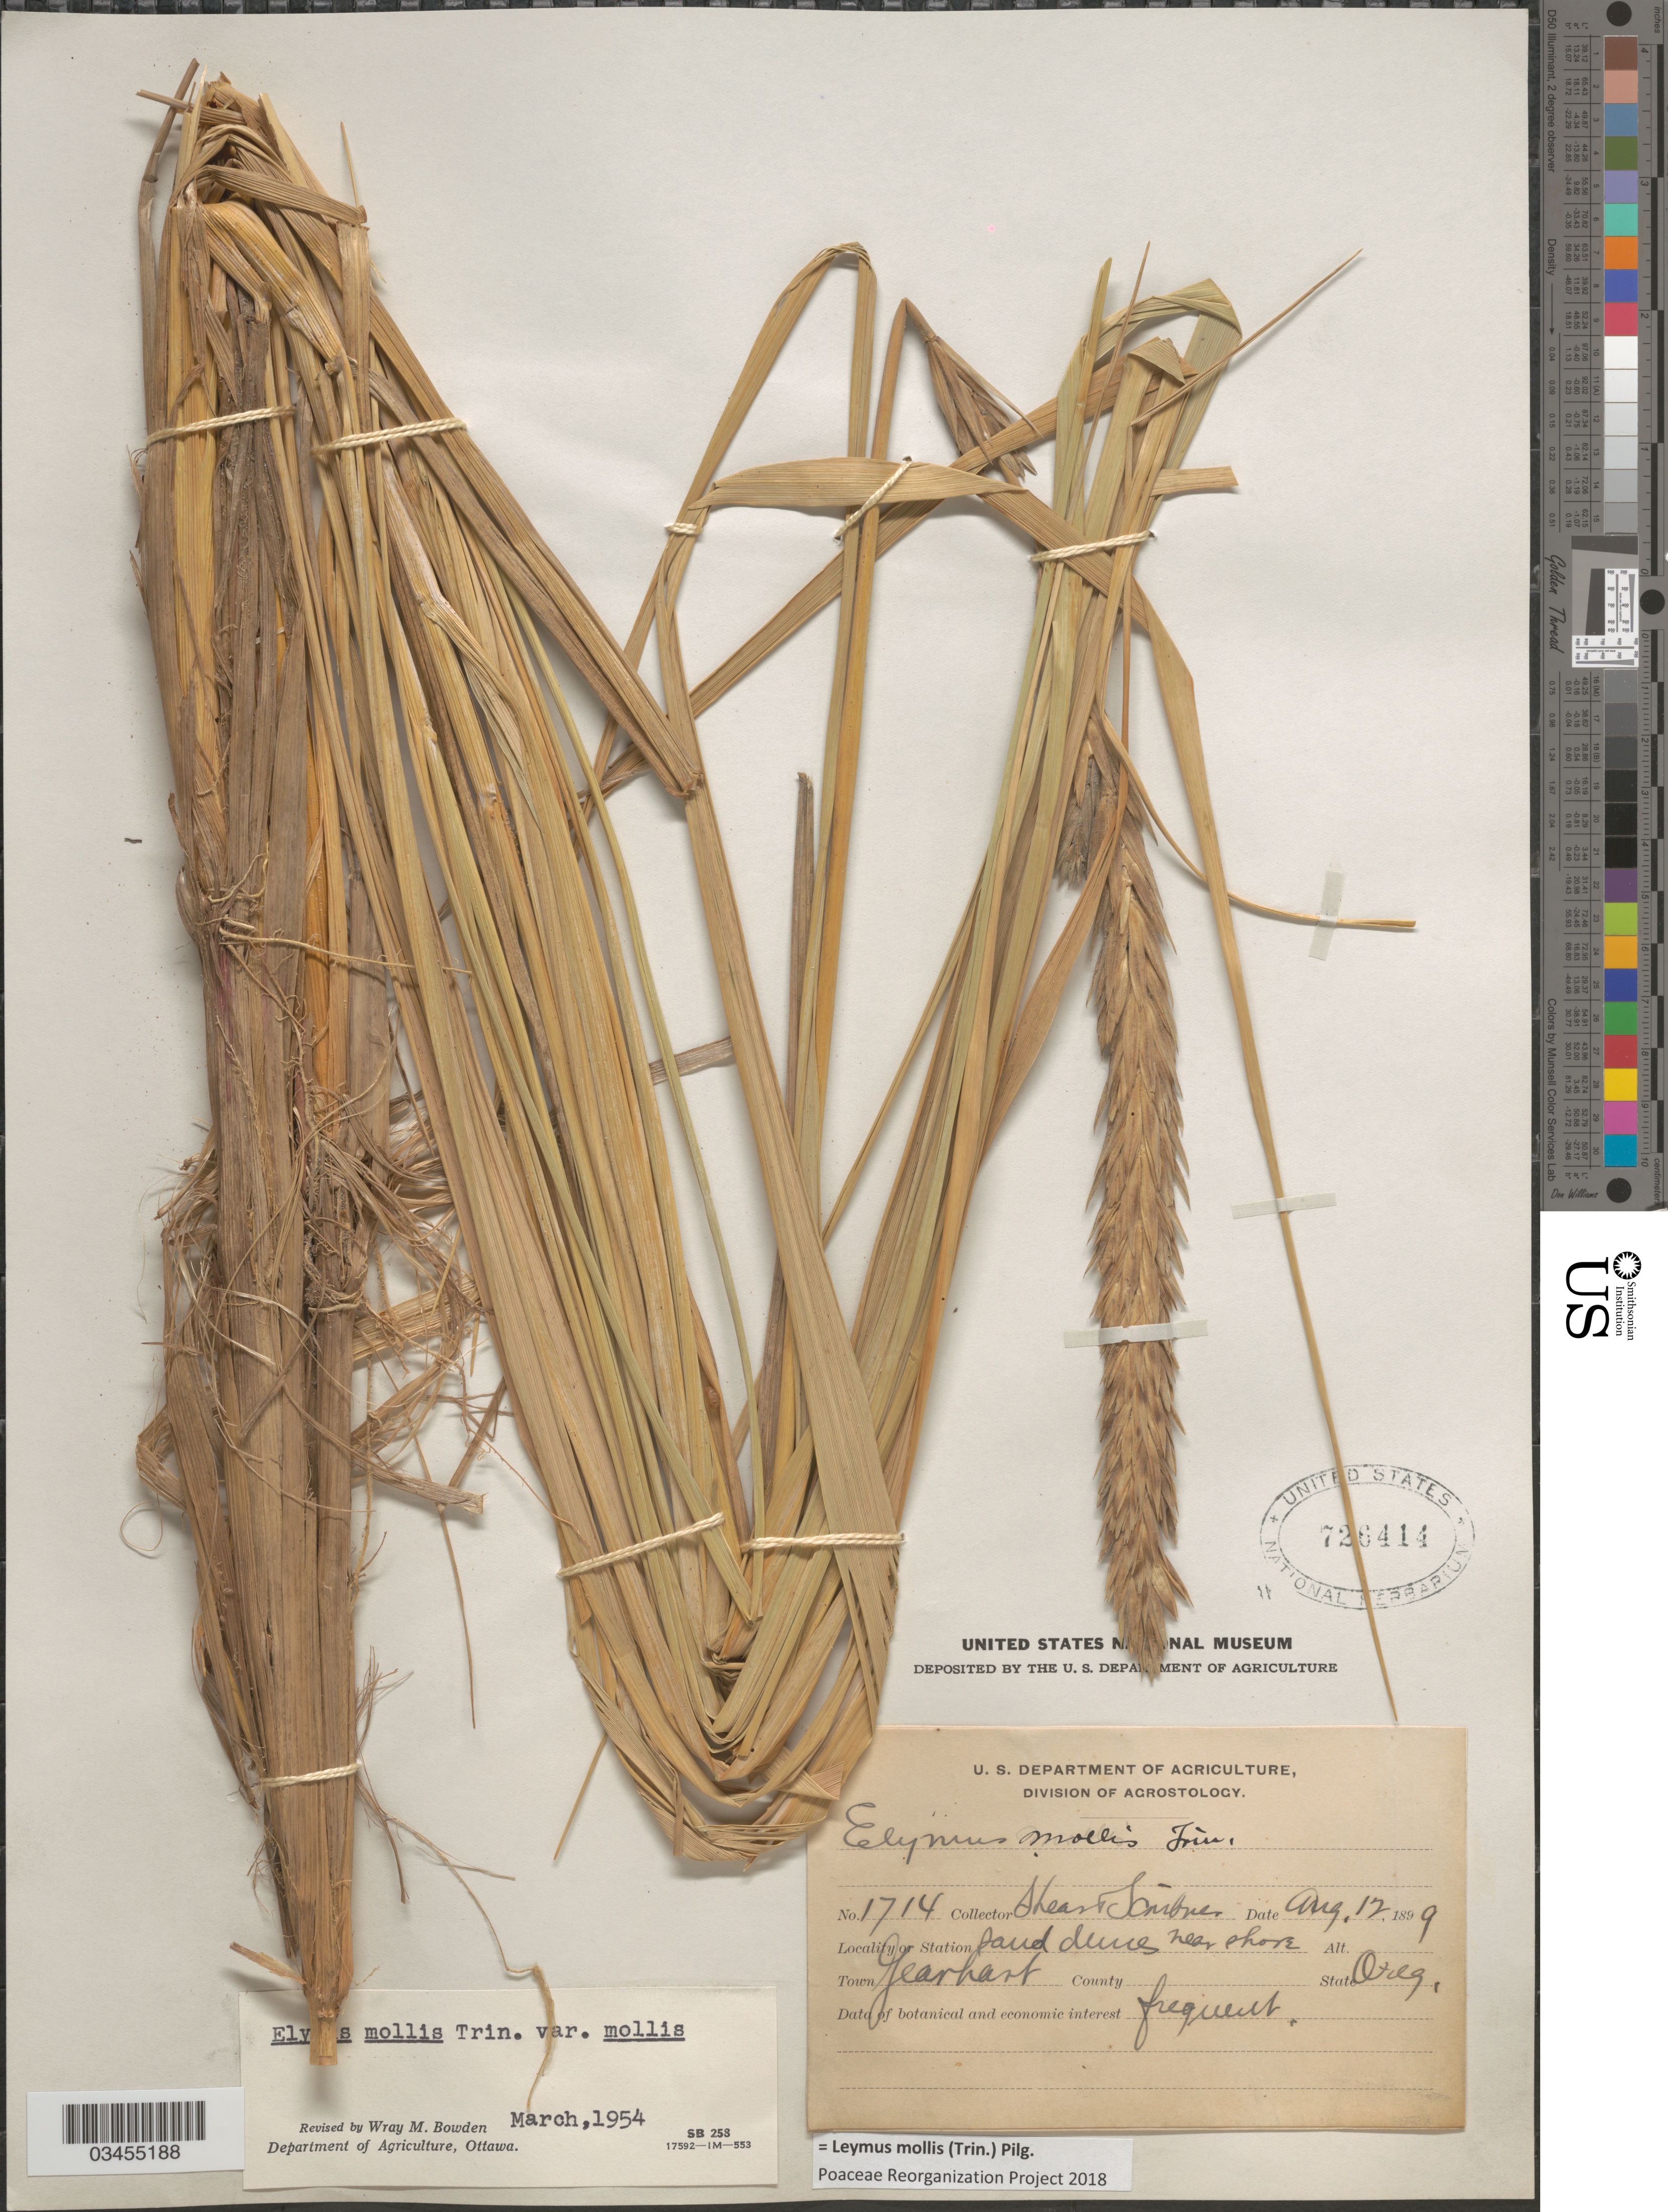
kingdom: Plantae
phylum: Tracheophyta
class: Liliopsida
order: Poales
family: Poaceae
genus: Leymus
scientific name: Leymus mollis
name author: (Trin.) Pilg.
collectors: -- Shear & Scribner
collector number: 1714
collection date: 1899-08-12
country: United States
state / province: Oregon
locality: Town Gearhart.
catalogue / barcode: US 726414